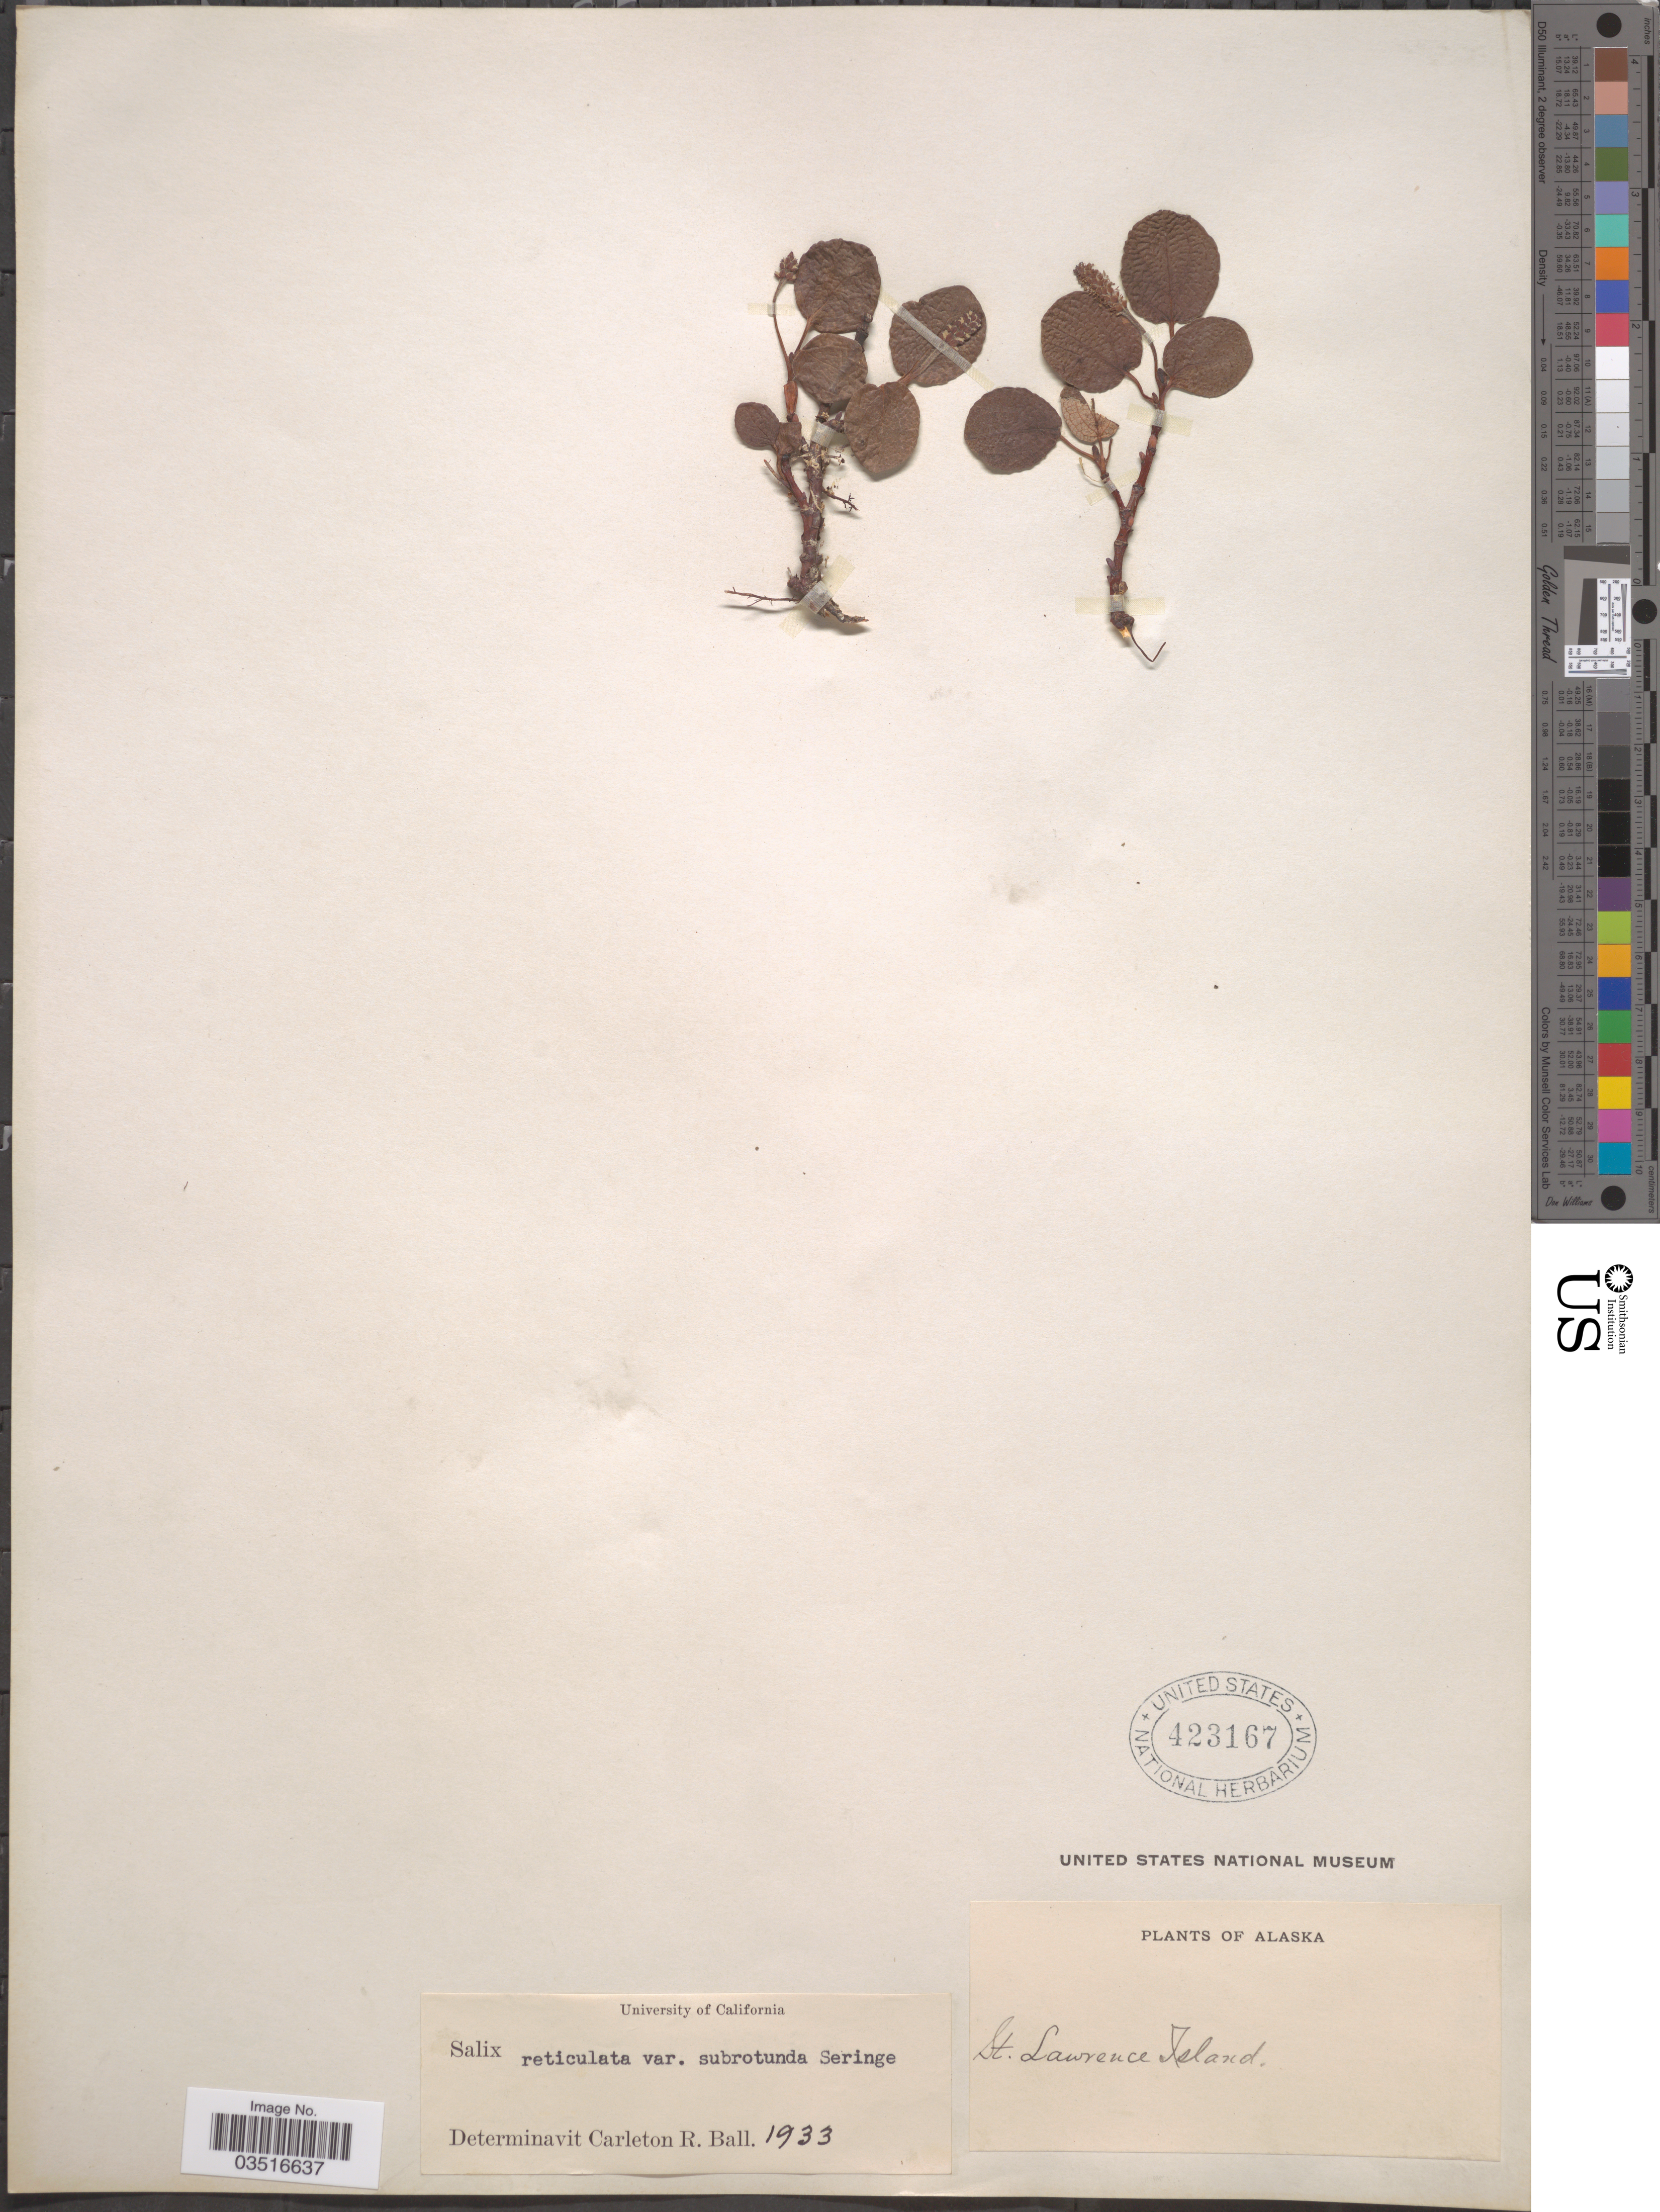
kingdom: Plantae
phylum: Tracheophyta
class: Magnoliopsida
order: Malpighiales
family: Salicaceae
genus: Salix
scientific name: Salix reticulata var. subrotunda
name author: Ser.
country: United States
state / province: Alaska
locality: St. Lawrence Island.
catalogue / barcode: US 423167